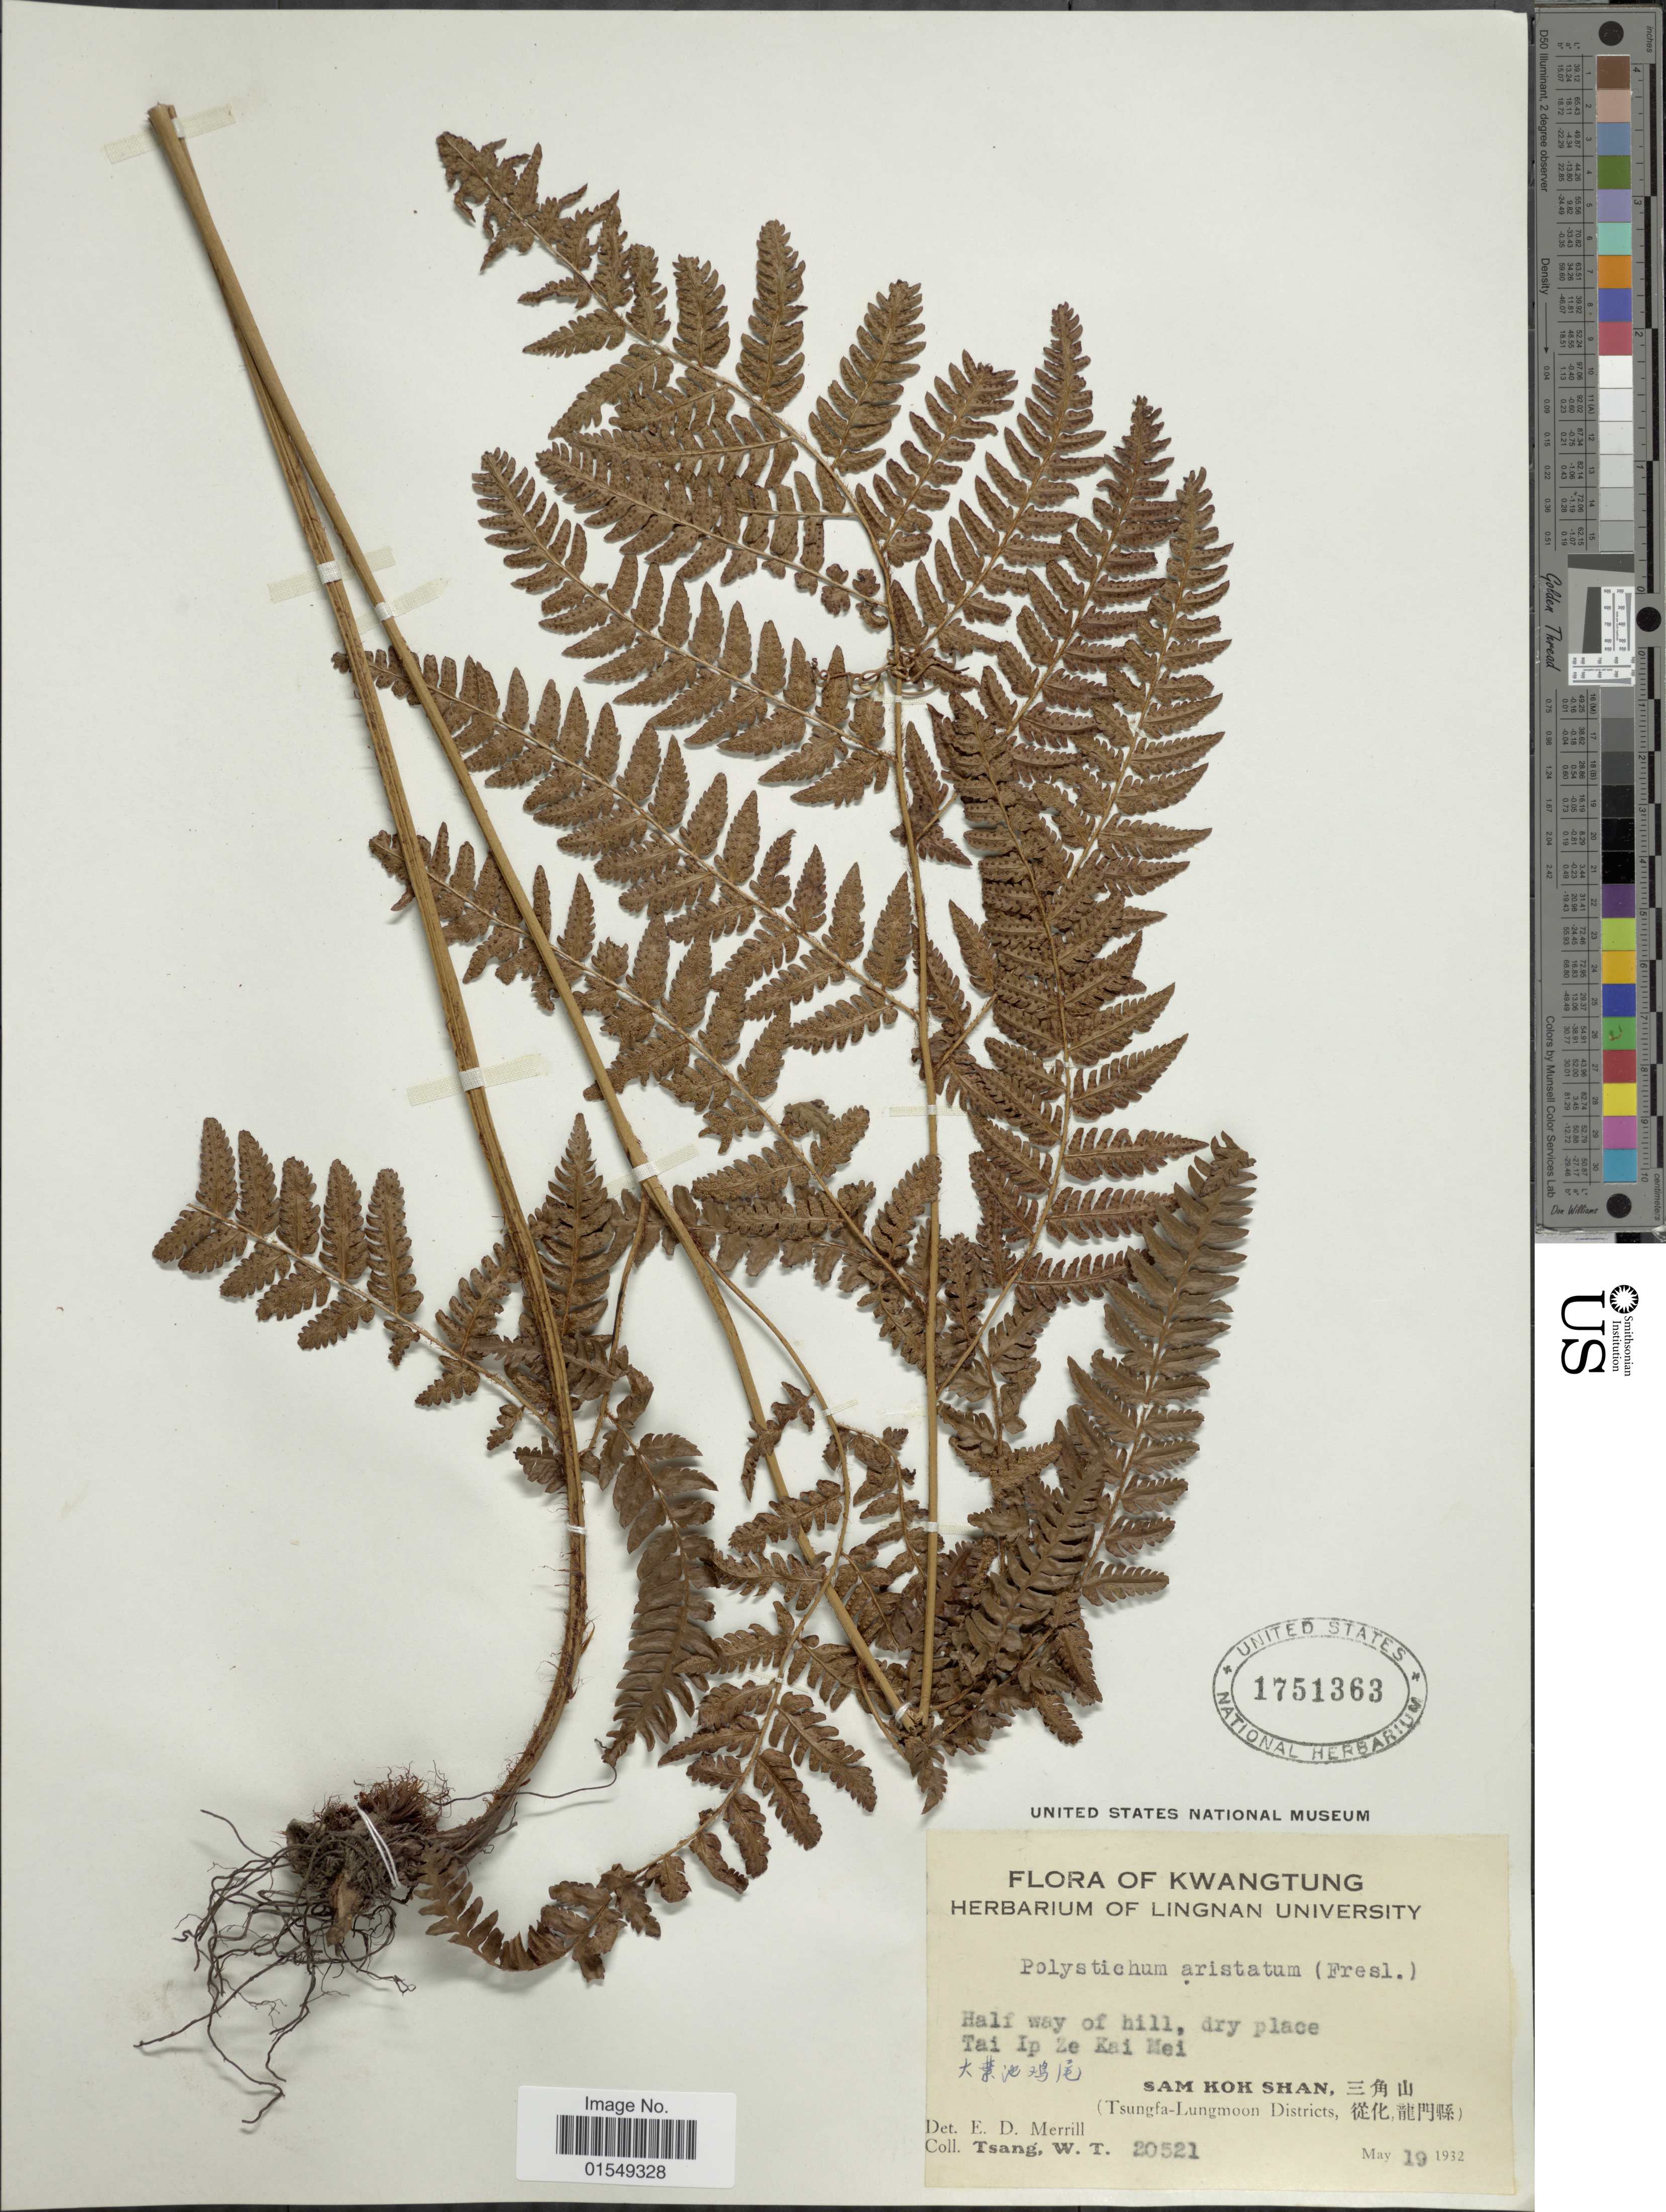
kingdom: Plantae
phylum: Tracheophyta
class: Polypodiopsida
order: Polypodiales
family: Dryopteridaceae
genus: Arachniodes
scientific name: Arachniodes sp.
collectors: W. T. Tsang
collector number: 20521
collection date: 1932-05-19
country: China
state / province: Guangdong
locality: Kwangtung, half way of hill, dry place Tai Ip Ze Kai Mei, Sam Kok Shan, (Tsungfa-Lungmoon Districts)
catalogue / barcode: US 1751363